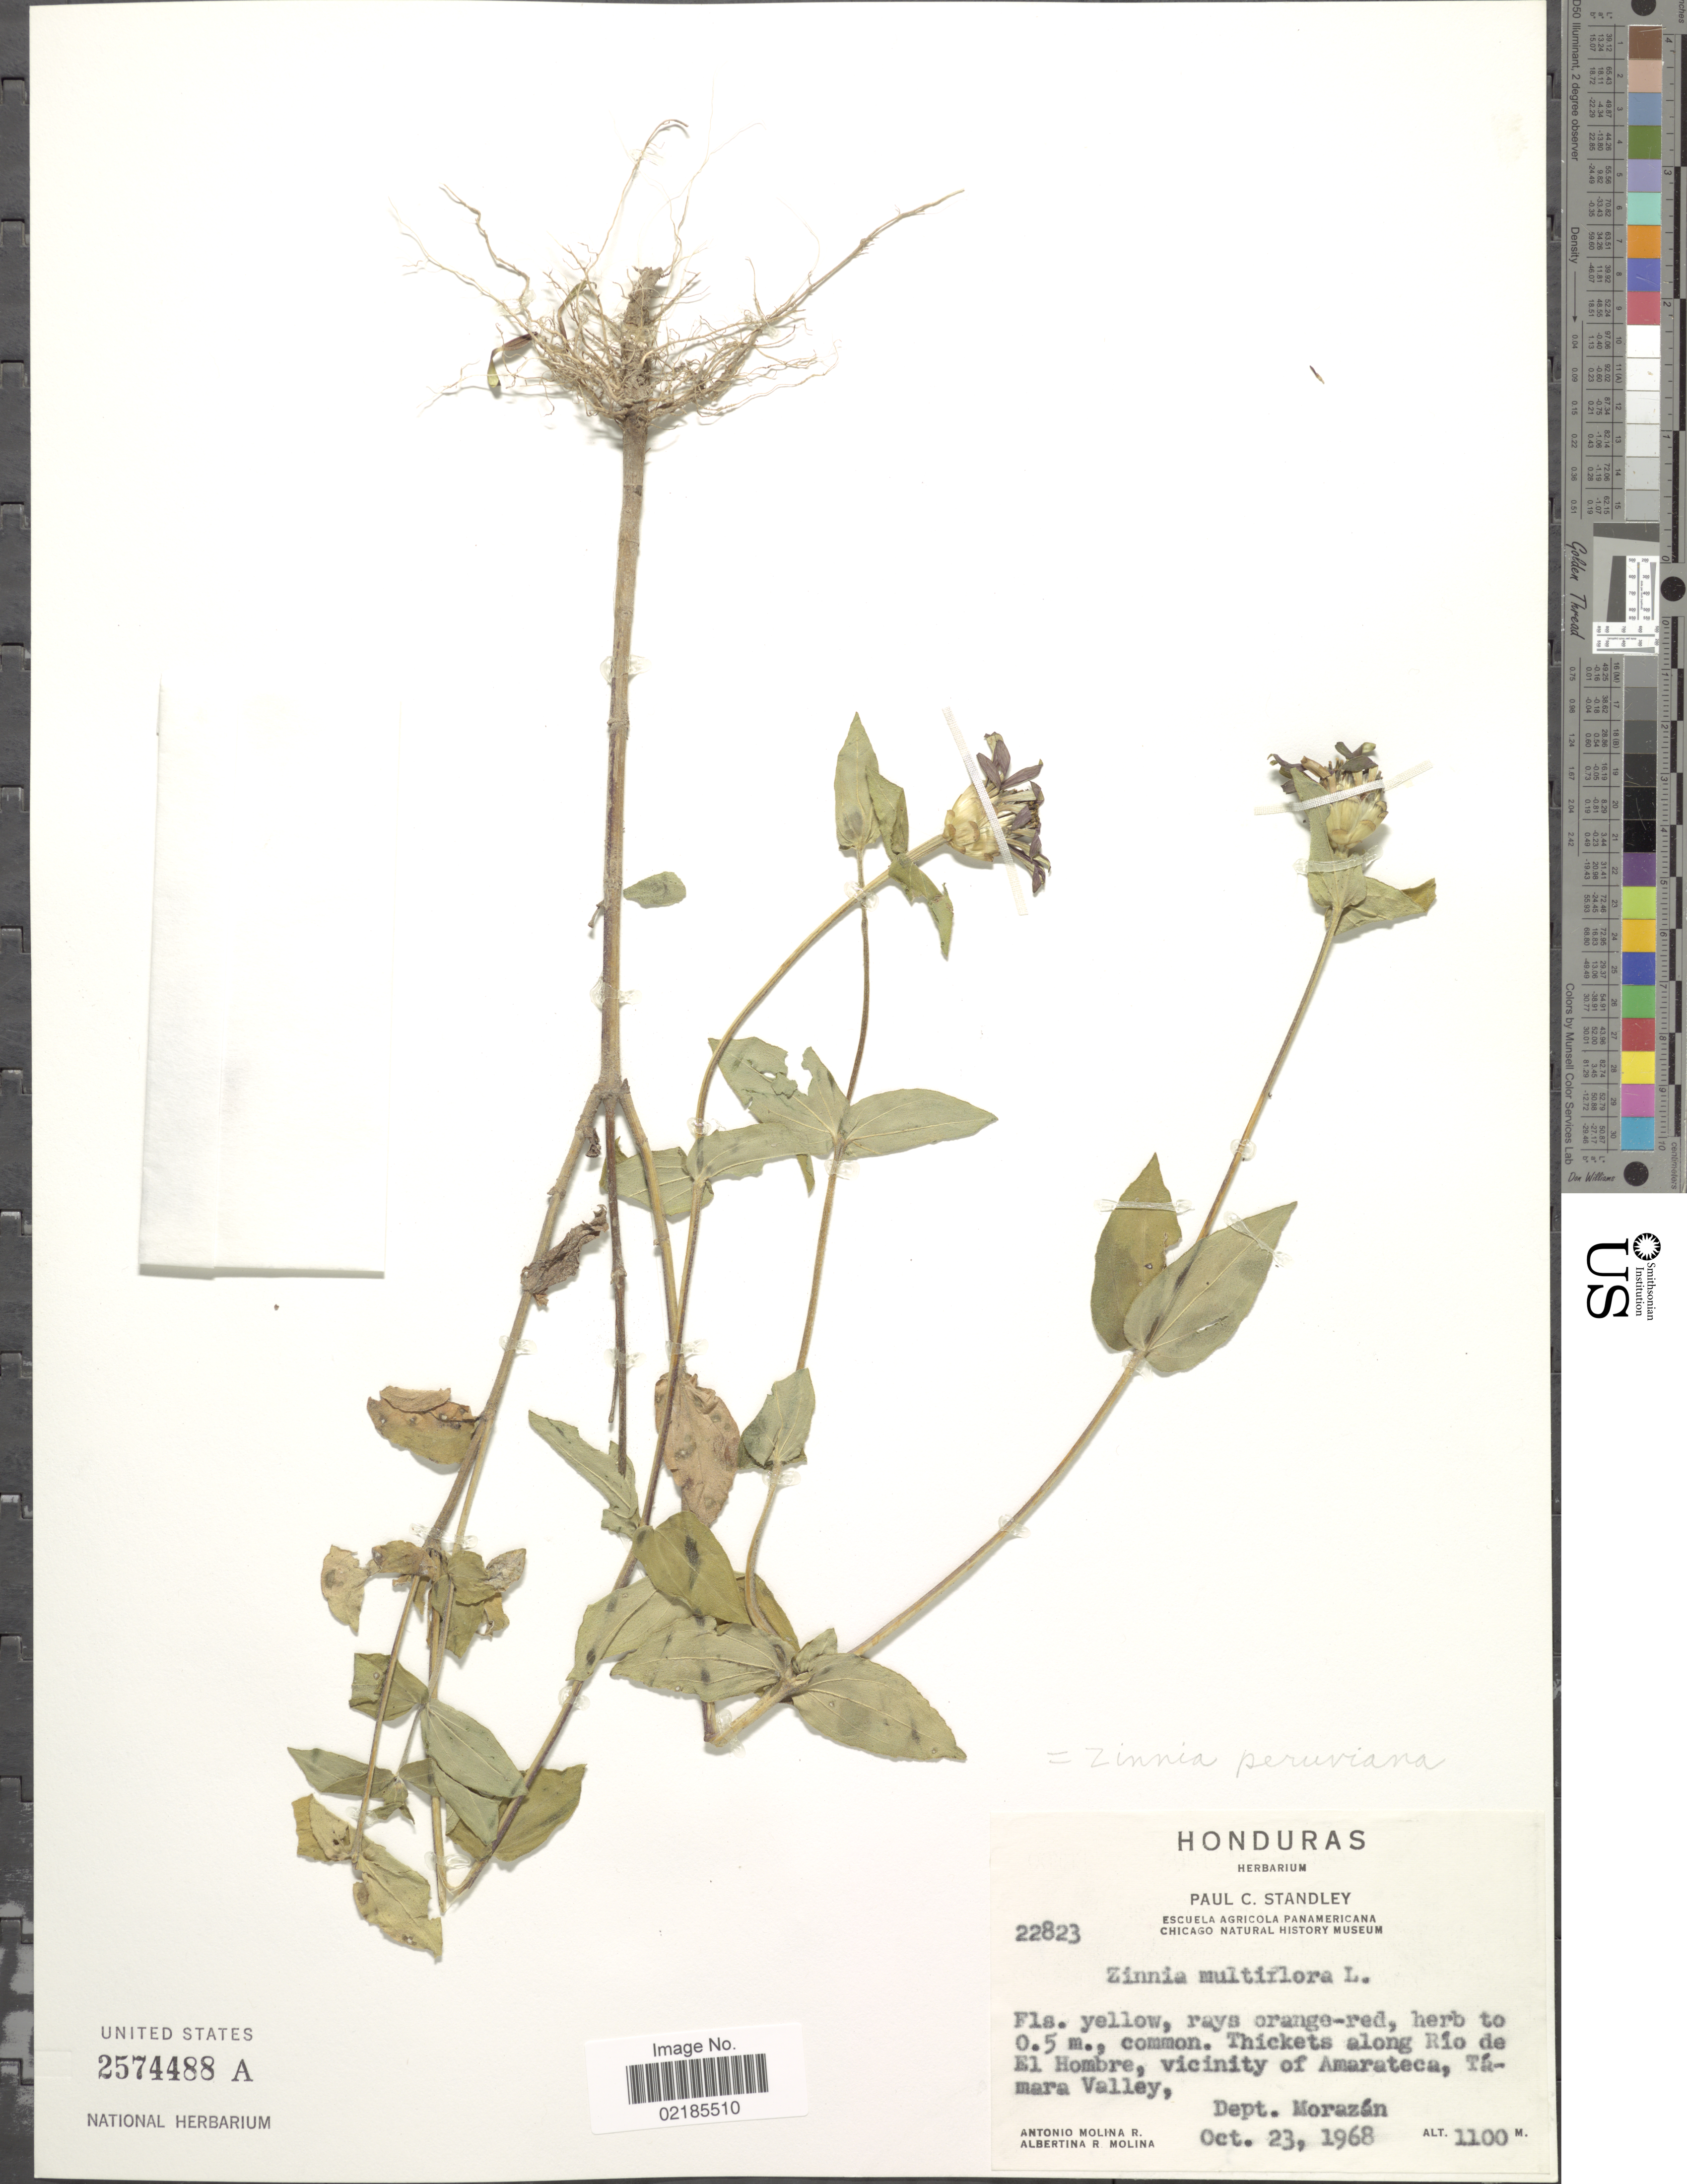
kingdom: Plantae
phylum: Tracheophyta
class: Magnoliopsida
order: Asterales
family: Asteraceae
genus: Zinnia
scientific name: Zinnia peruviana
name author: (L.) L.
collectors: A. Molina R. & A. R. Molina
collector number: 22823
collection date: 1968-10-23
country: Honduras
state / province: Fco. Morazán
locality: Along Rio de El Hombre, Vicinity of Amarateca, Tamara Valley, Dept. Morazan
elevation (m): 1100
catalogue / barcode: US 2574488A